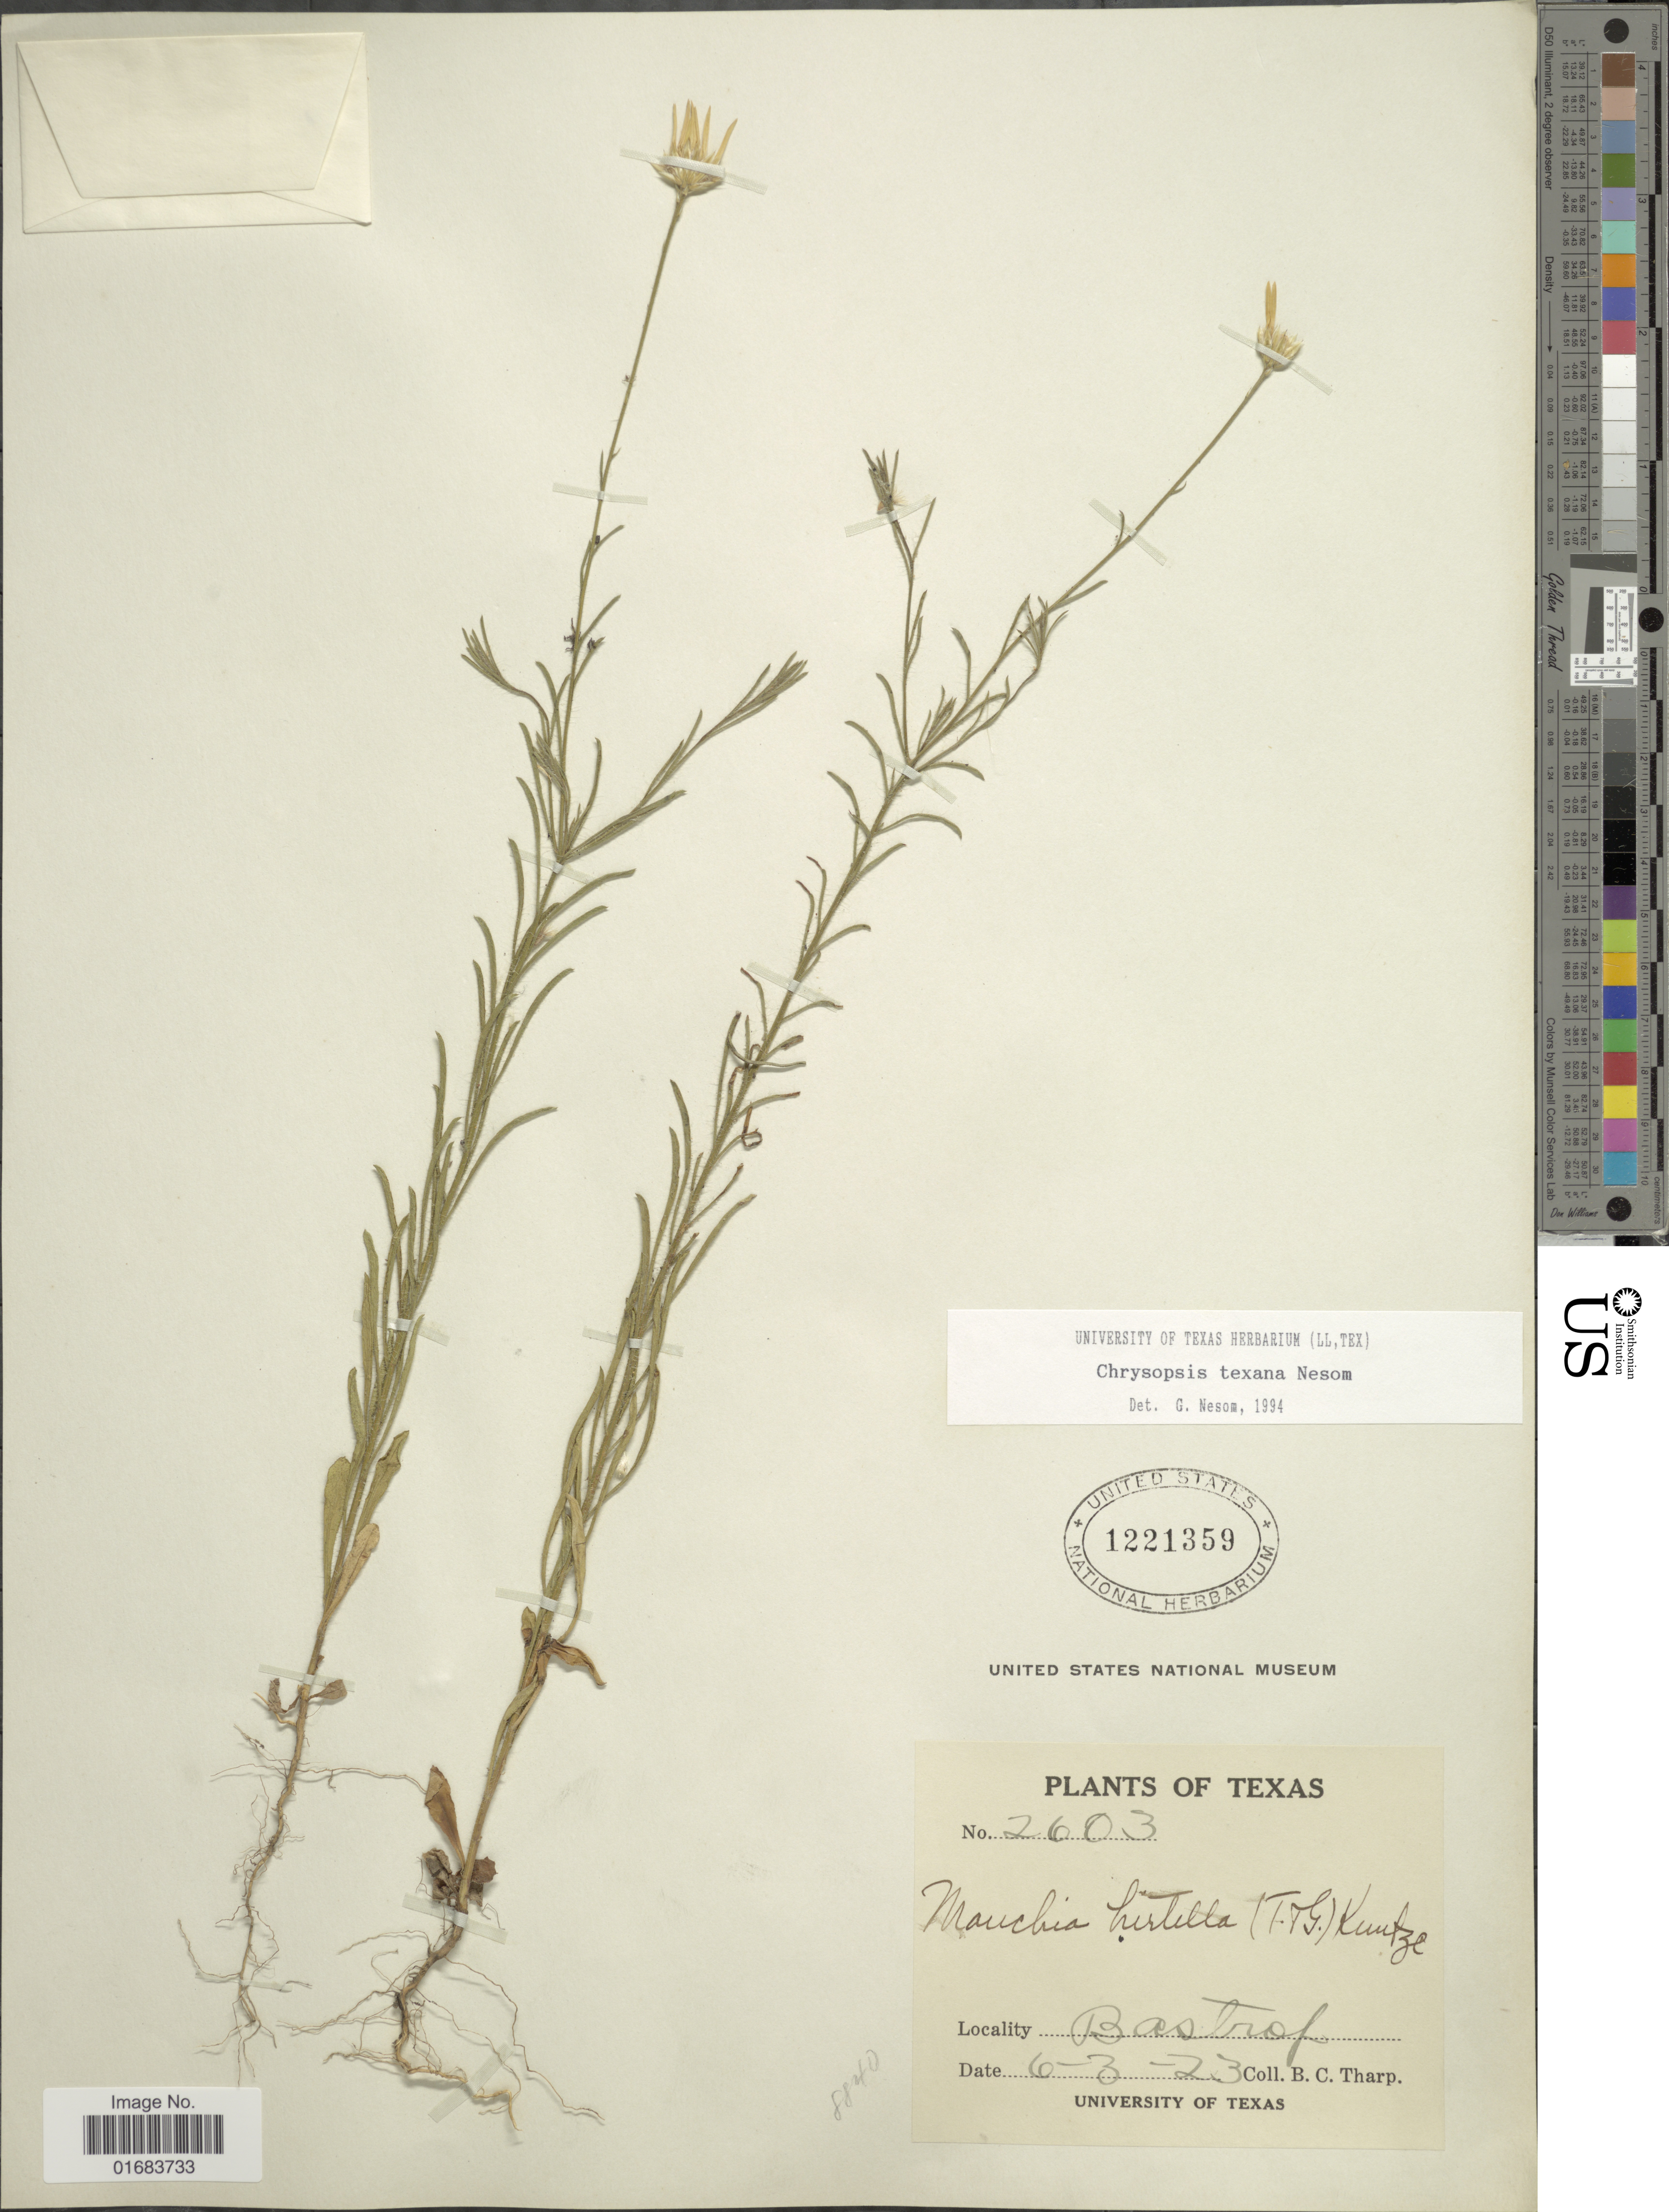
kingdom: Plantae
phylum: Tracheophyta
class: Magnoliopsida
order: Asterales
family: Asteraceae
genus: Chrysopsis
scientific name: Chrysopsis texana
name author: G.L. Nesom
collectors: B. C. Tharp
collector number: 2603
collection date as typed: Transcribed d/m/y: 3/6/23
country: United States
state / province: Texas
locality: Bastrof.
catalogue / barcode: US 1221359